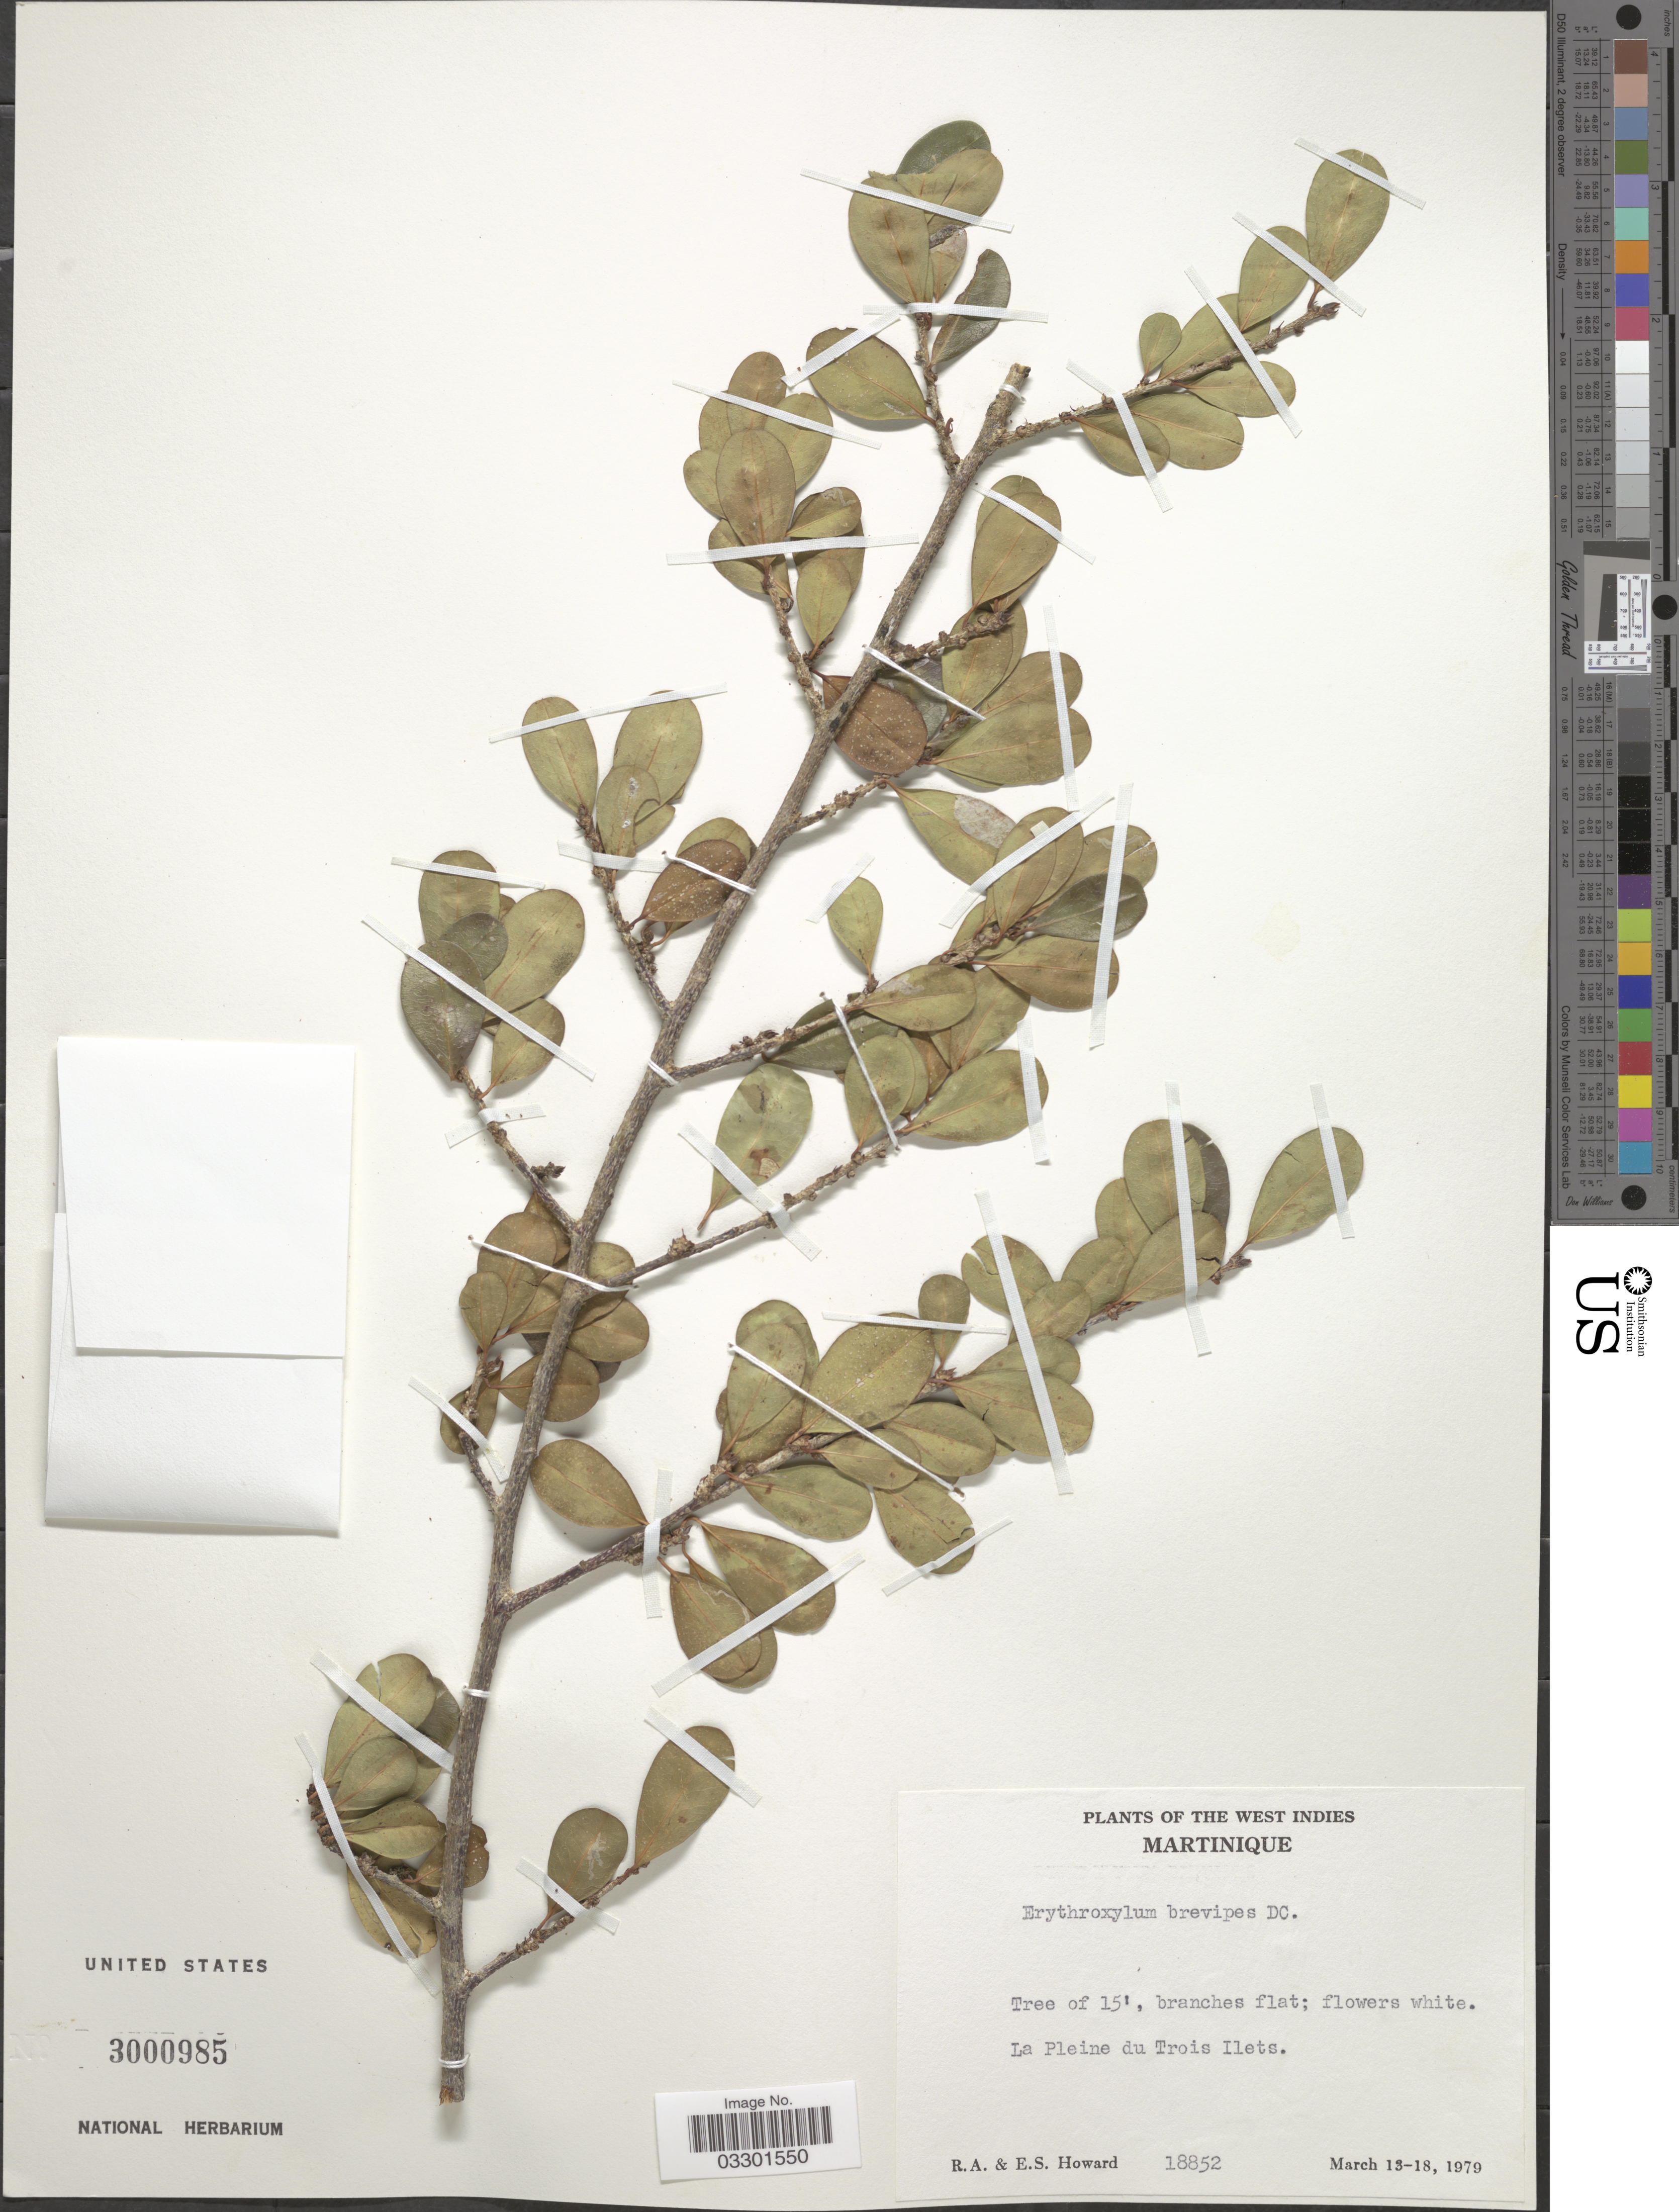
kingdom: Plantae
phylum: Tracheophyta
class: Magnoliopsida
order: Malpighiales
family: Erythroxylaceae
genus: Erythroxylum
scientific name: Erythroxylum brevipes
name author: DC.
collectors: R. A. Howard & E. S. Howard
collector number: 18852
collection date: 1979-03-13/1979-03-18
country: Martinique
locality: The West Indies. La Pleine du Trois Ilets.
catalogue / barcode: US 3000985